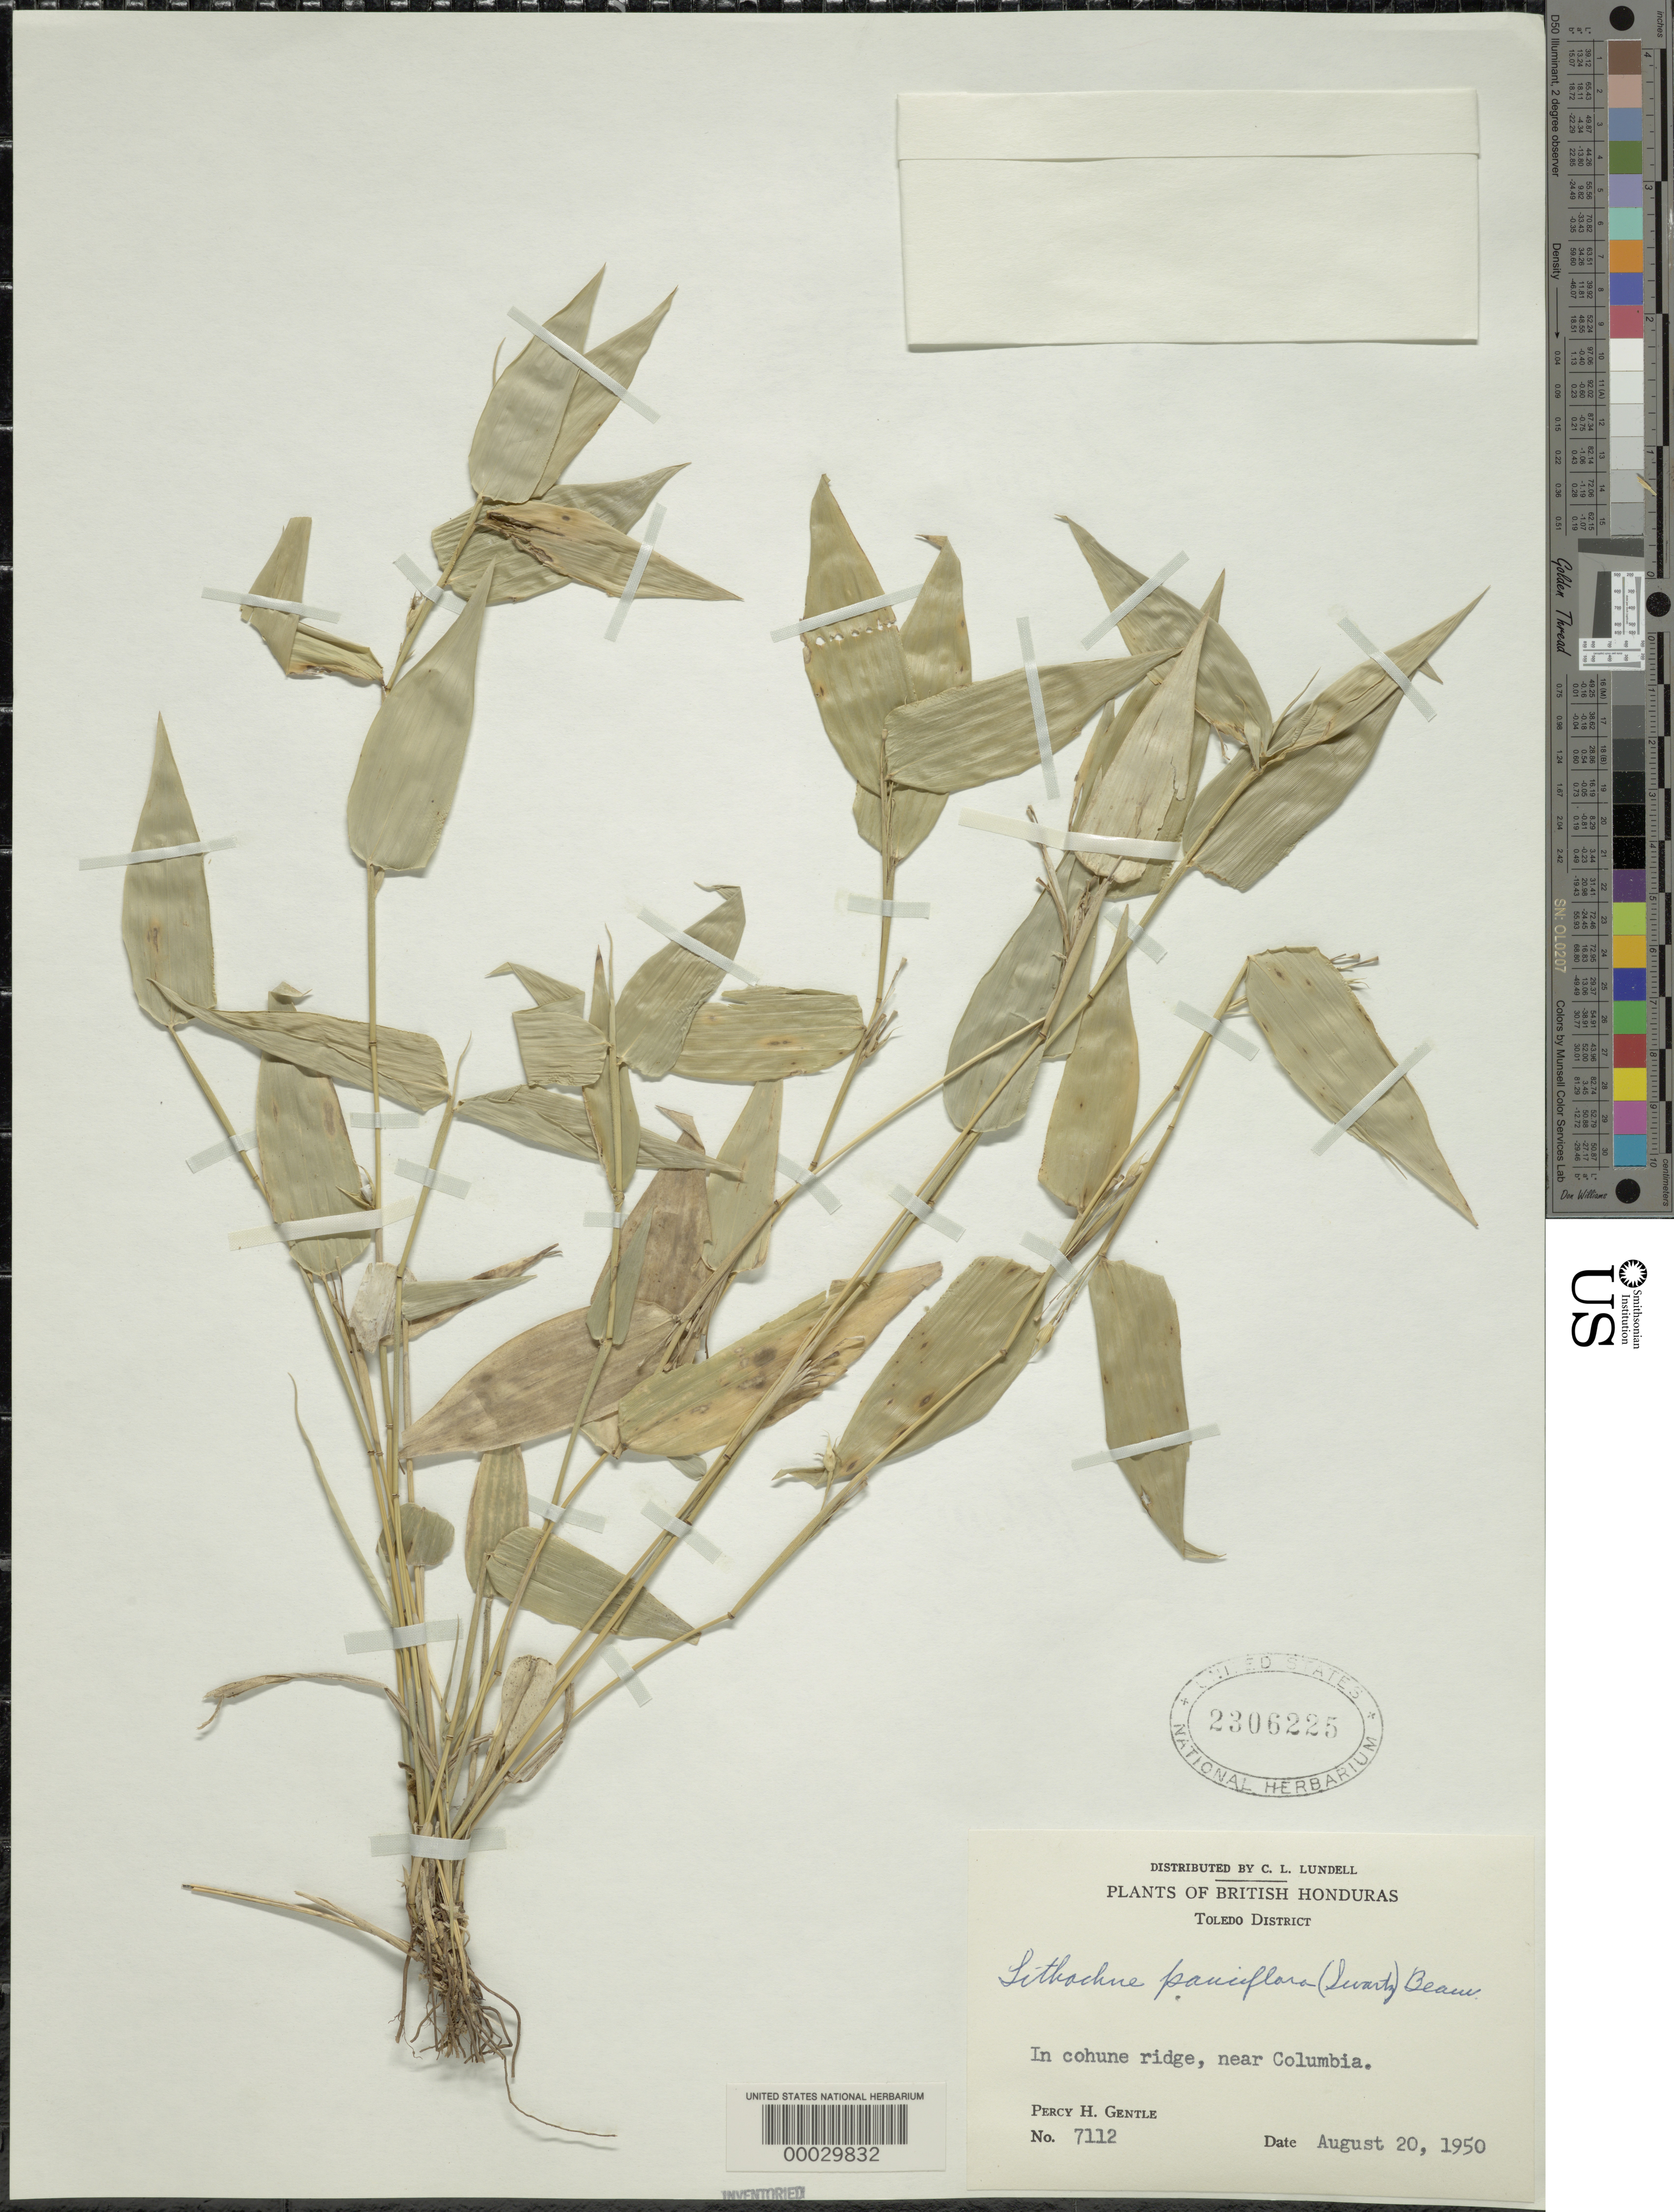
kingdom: Plantae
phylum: Tracheophyta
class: Liliopsida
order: Poales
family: Poaceae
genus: Lithachne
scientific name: Lithachne pauciflora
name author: (Sw.) P. Beauv.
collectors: P. H. Gentle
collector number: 7112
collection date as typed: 20 Aug 1950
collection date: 1950-08-20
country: Belize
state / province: Toledo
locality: Columbia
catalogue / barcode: US 2306225